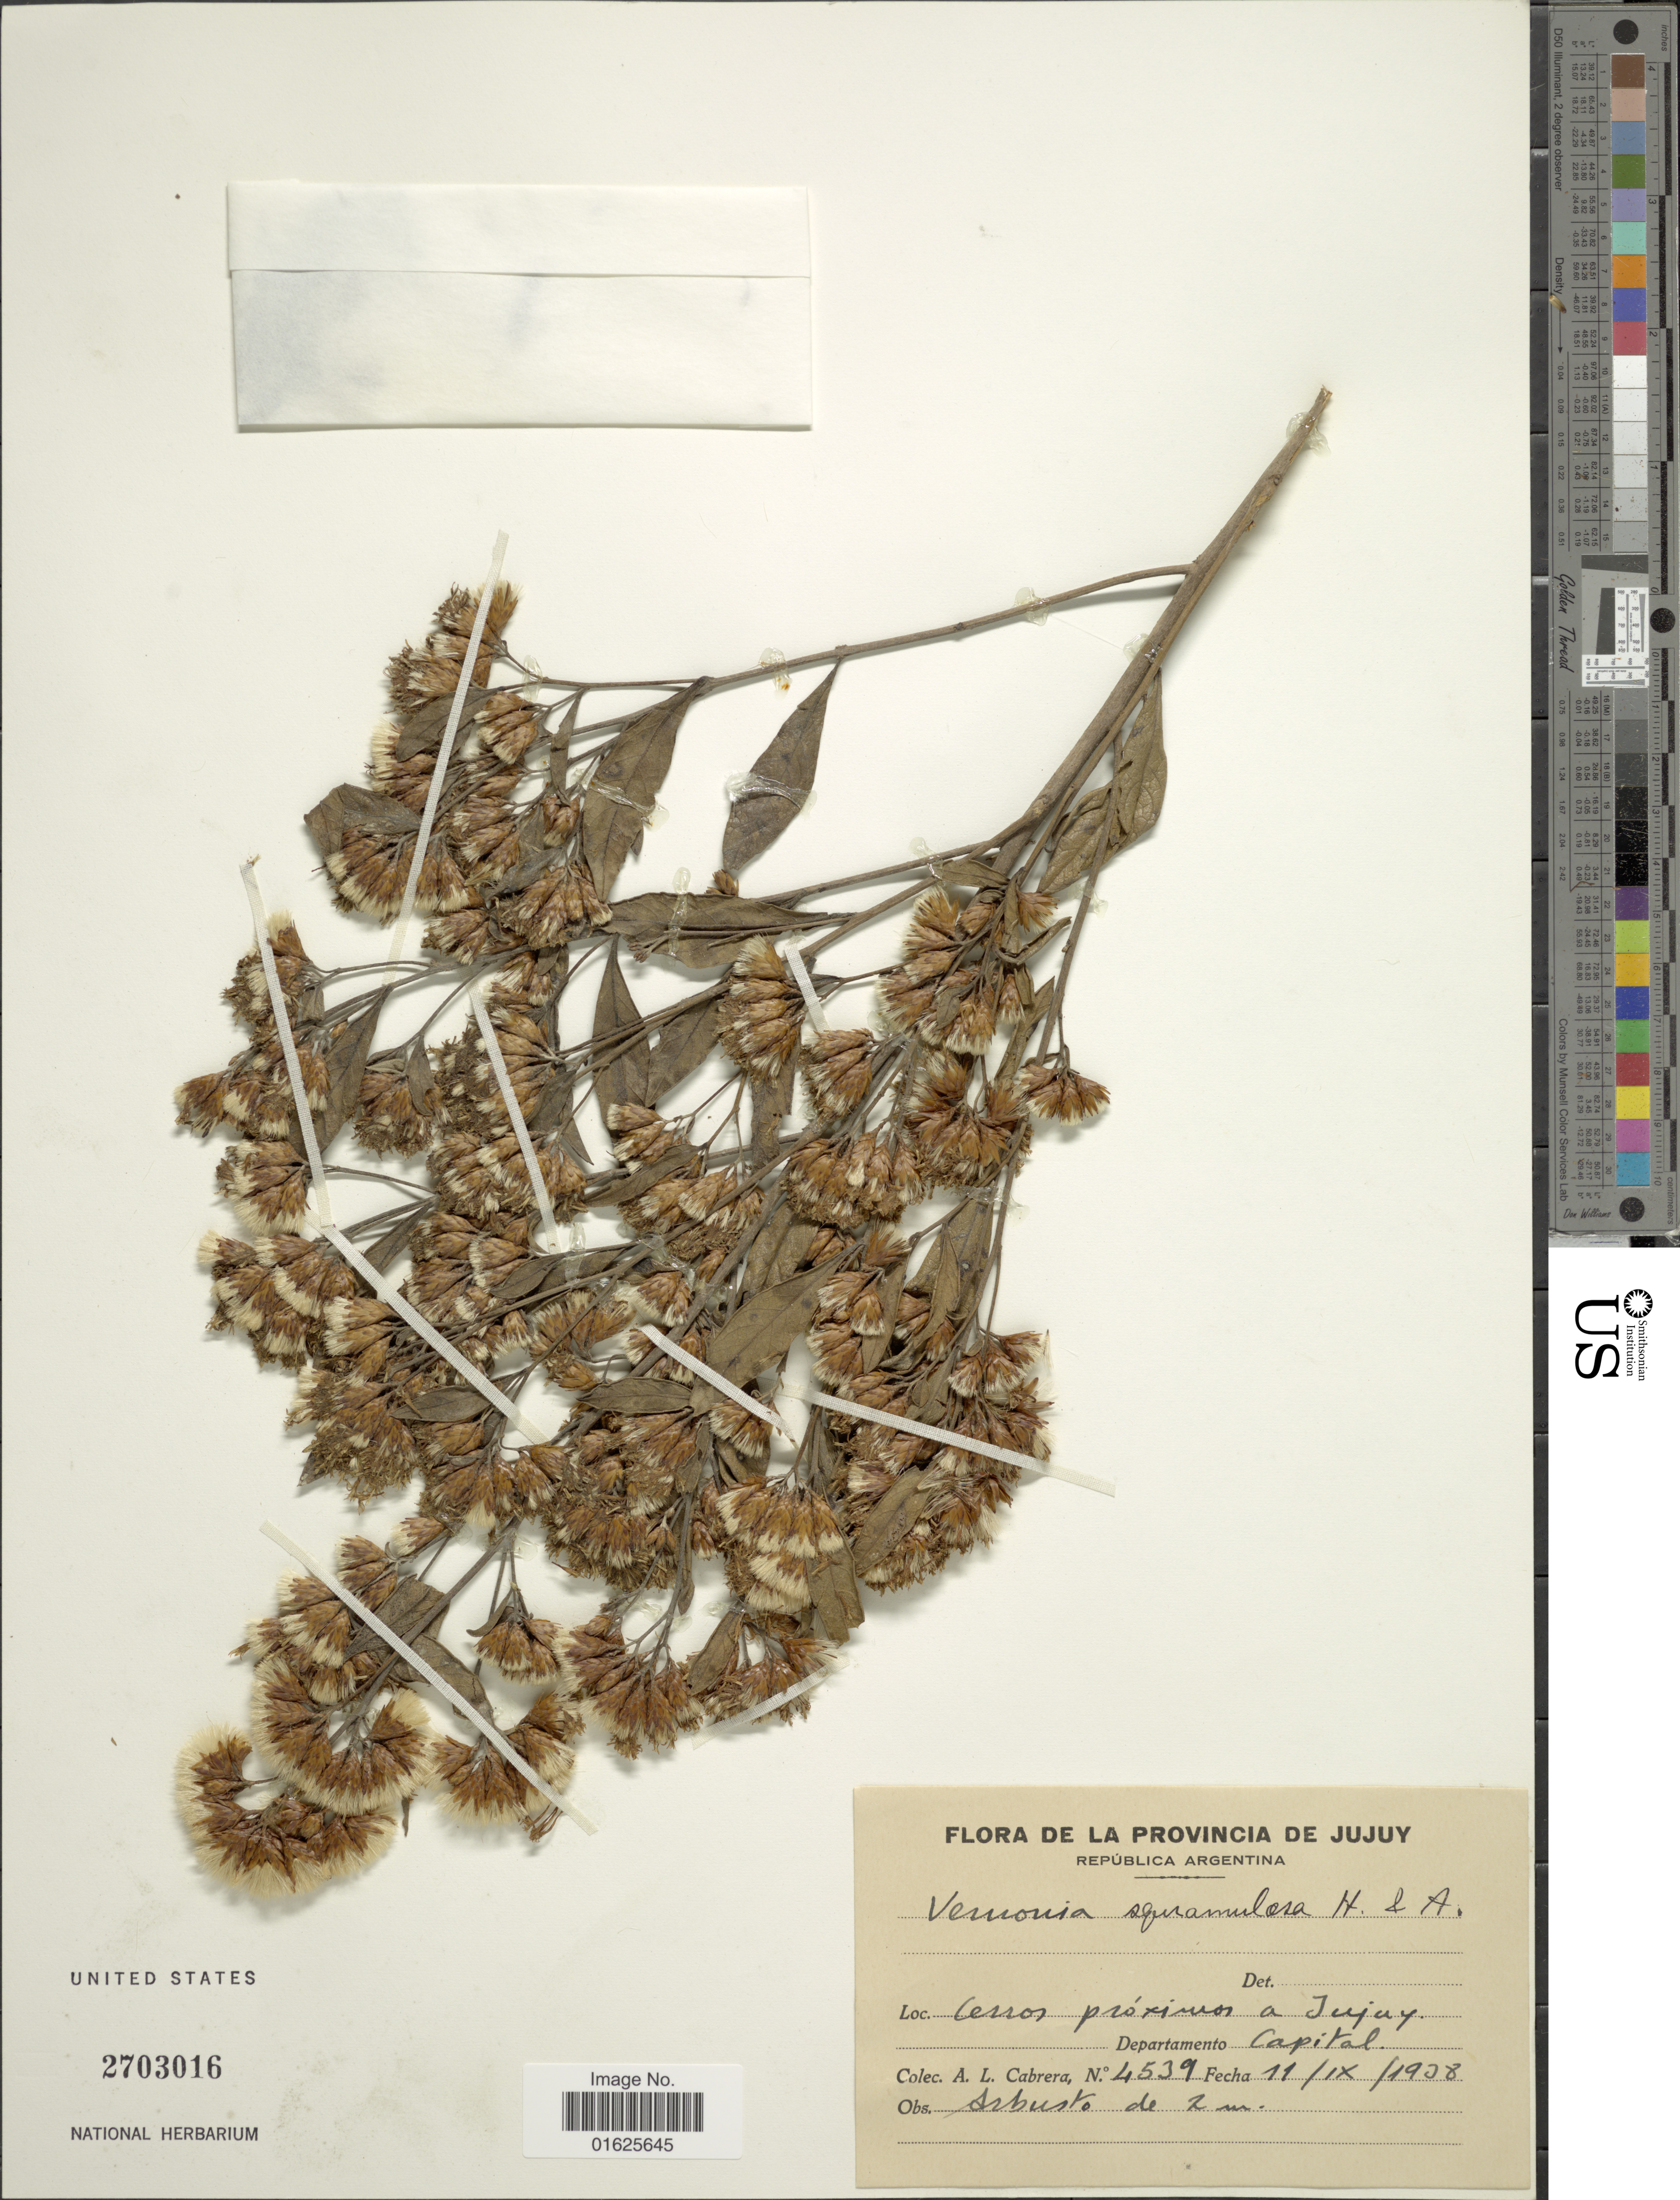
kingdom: Plantae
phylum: Tracheophyta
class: Magnoliopsida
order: Asterales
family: Asteraceae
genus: Vernonanthura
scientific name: Vernonanthura squamulosa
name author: (Hook. & Arn.) H. Rob.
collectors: A. L. Cabrera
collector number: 4539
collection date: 1938-09-11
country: Argentina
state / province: Jujuy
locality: Cerros próximo a Jujuy, Departamento Capital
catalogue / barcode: US 2703016